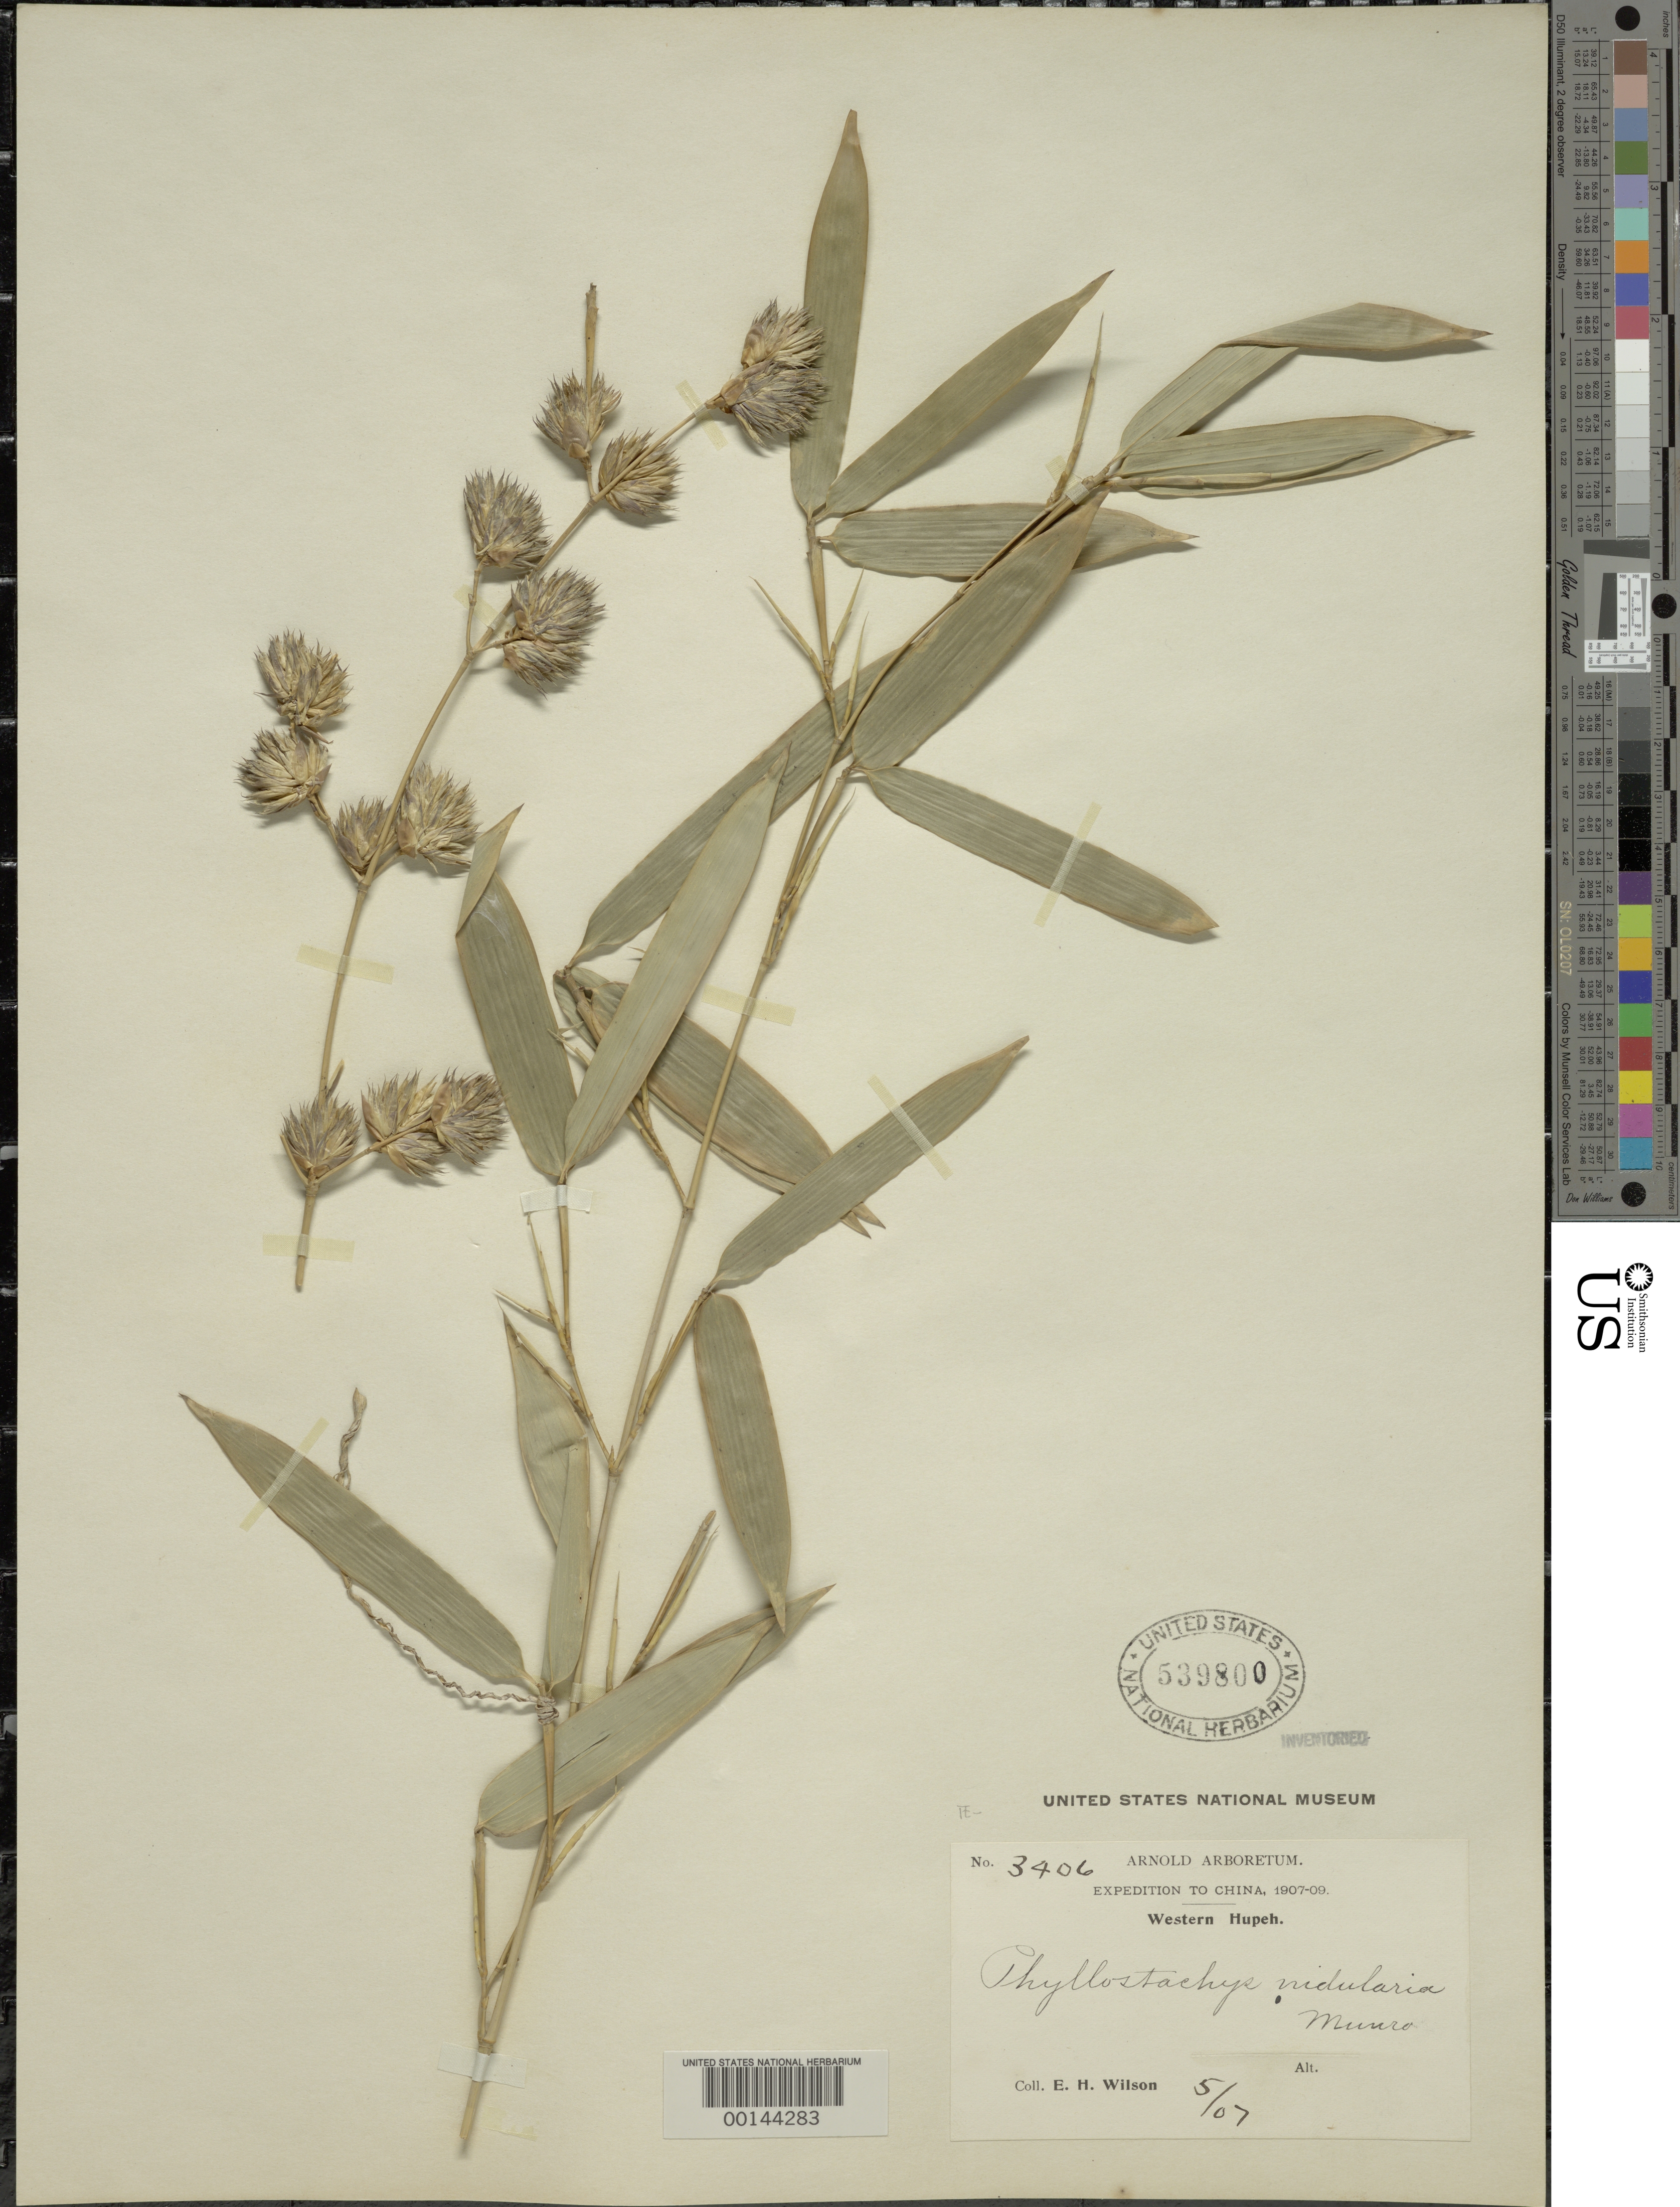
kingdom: Plantae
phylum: Tracheophyta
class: Liliopsida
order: Poales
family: Poaceae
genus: Phyllostachys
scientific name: Phyllostachys nidularia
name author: Munro ex Fenzi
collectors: E. H. Wilson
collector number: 3406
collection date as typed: May 1907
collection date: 1907-05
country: China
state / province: Hubei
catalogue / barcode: US 539800